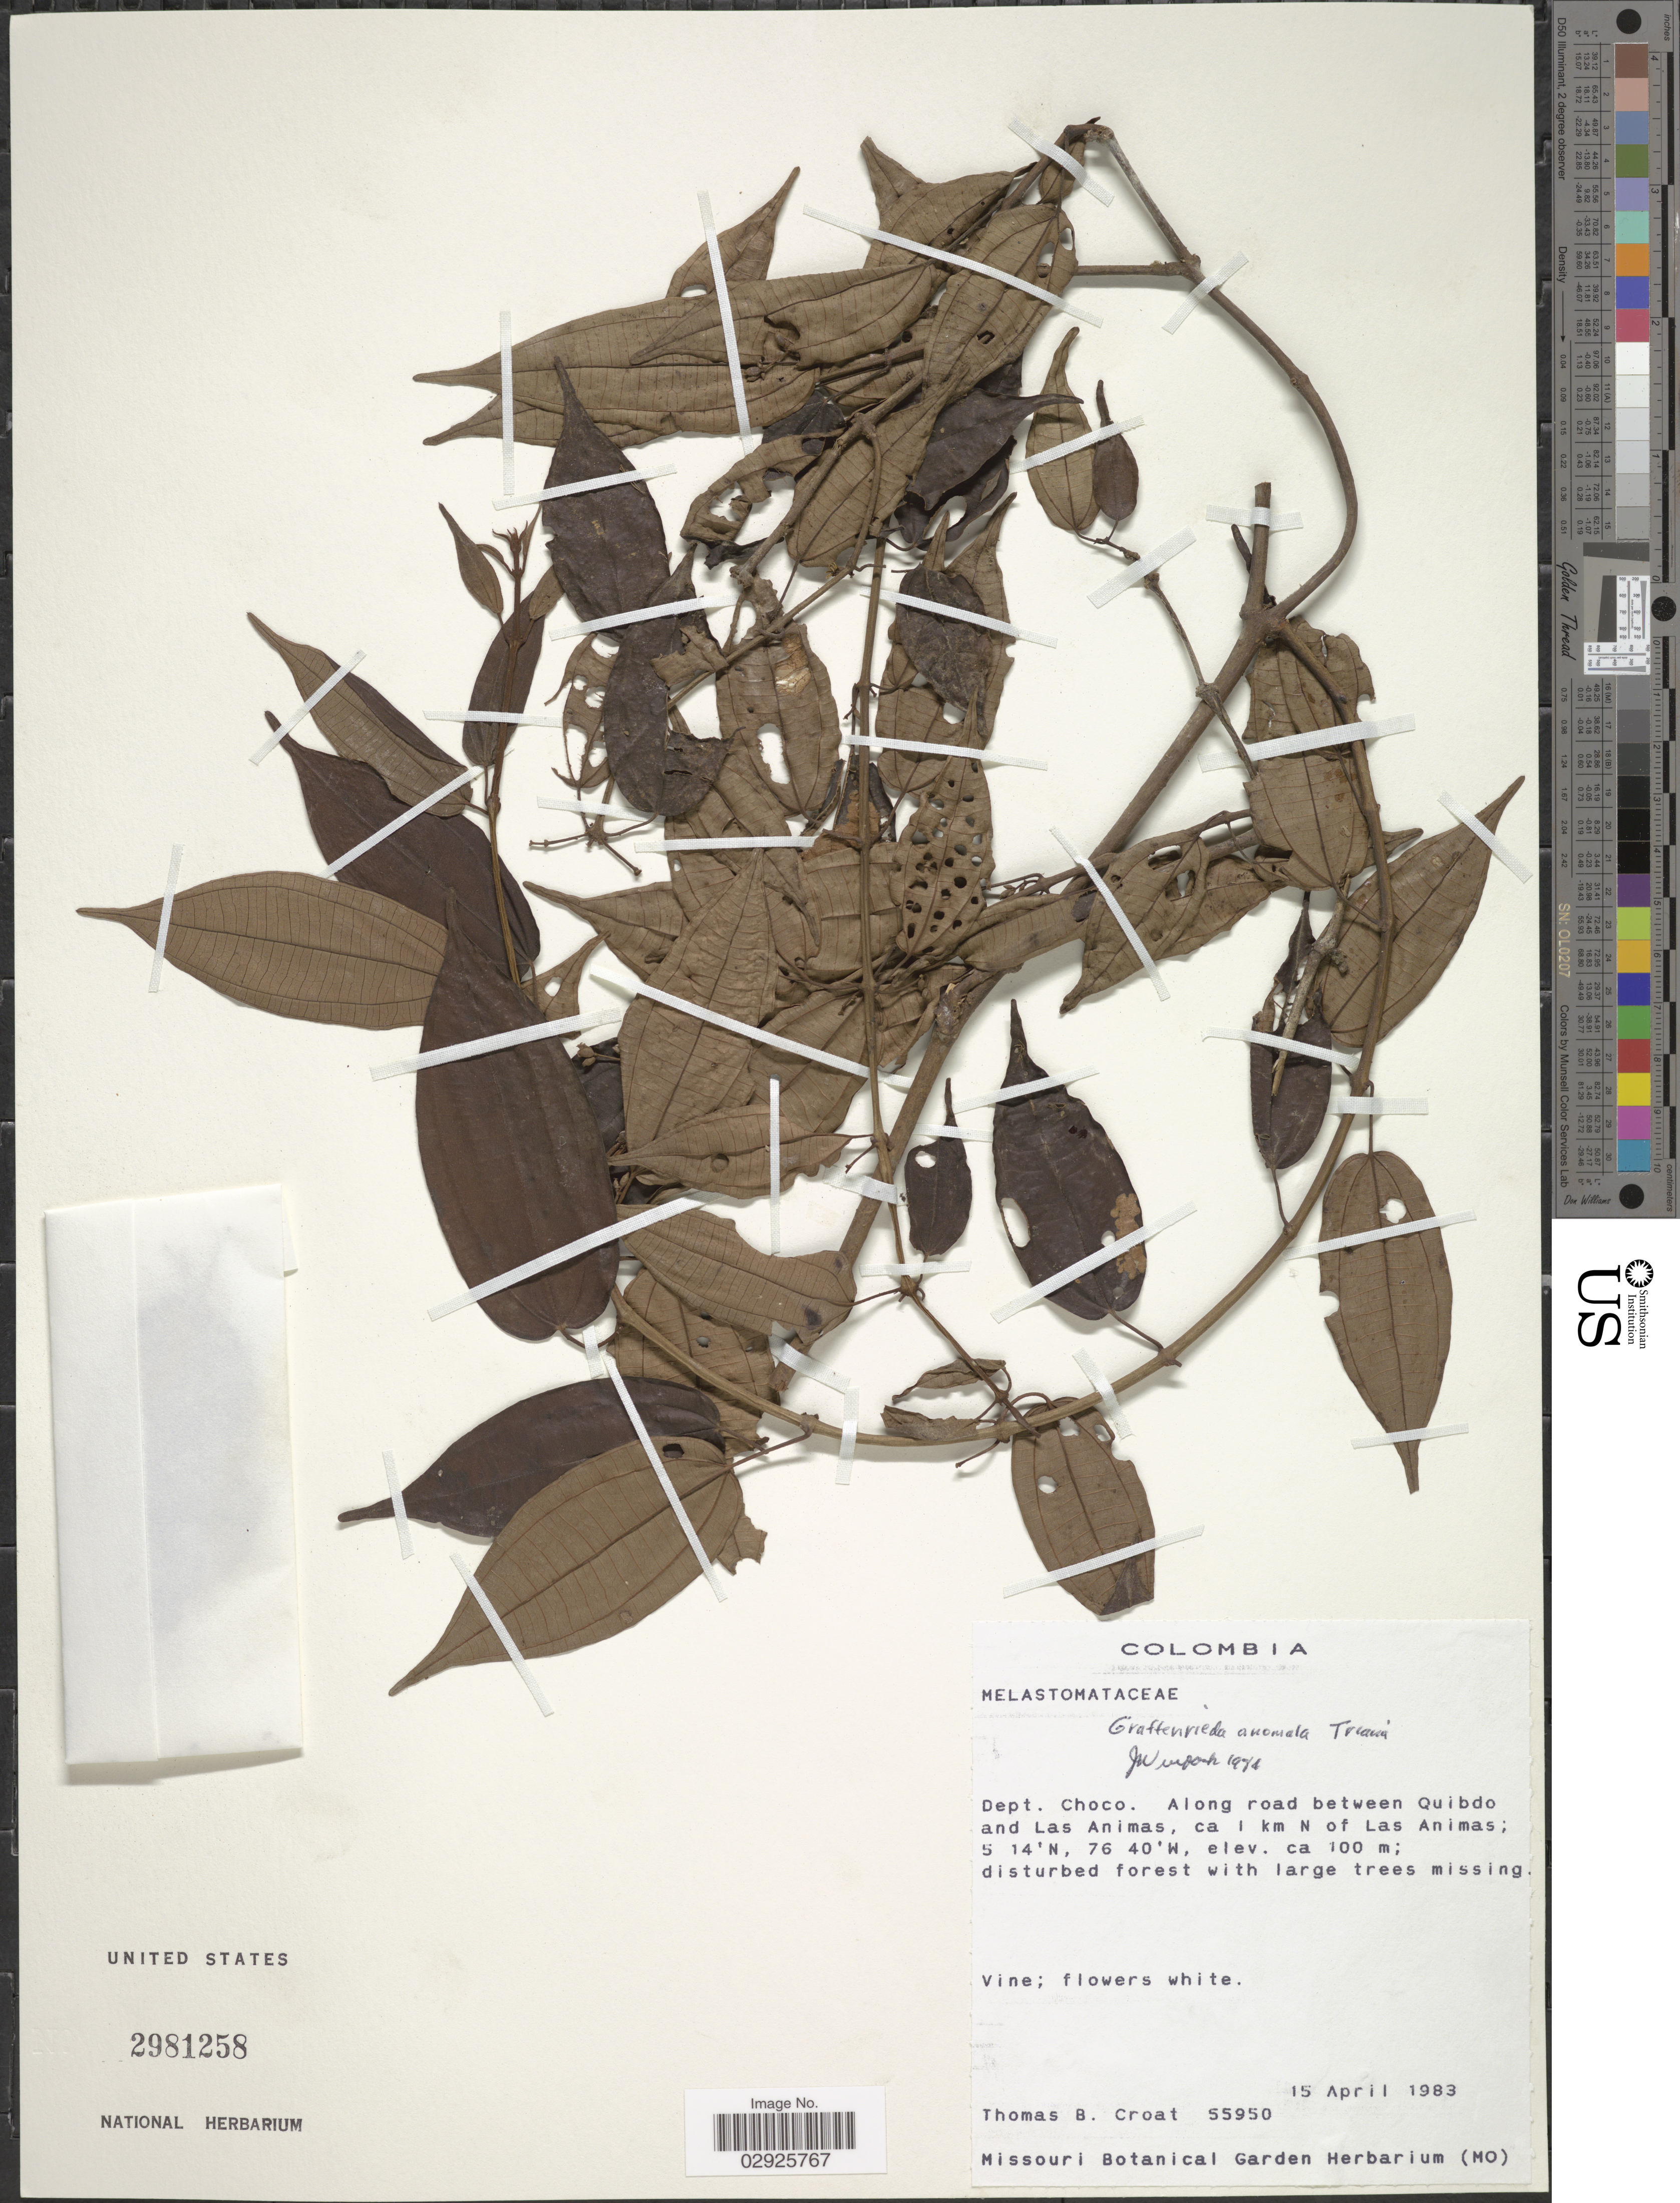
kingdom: Plantae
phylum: Tracheophyta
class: Magnoliopsida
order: Myrtales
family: Melastomataceae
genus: Graffenrieda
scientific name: Graffenrieda anomala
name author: Triana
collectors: T. B. Croat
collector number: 55950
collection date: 1983-04-15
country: Colombia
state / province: Chocó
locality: Dept. Choco. Along road between Quibdo and Las Animas, ca 1 km N of Las Animas.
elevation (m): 100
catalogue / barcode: US 2981258